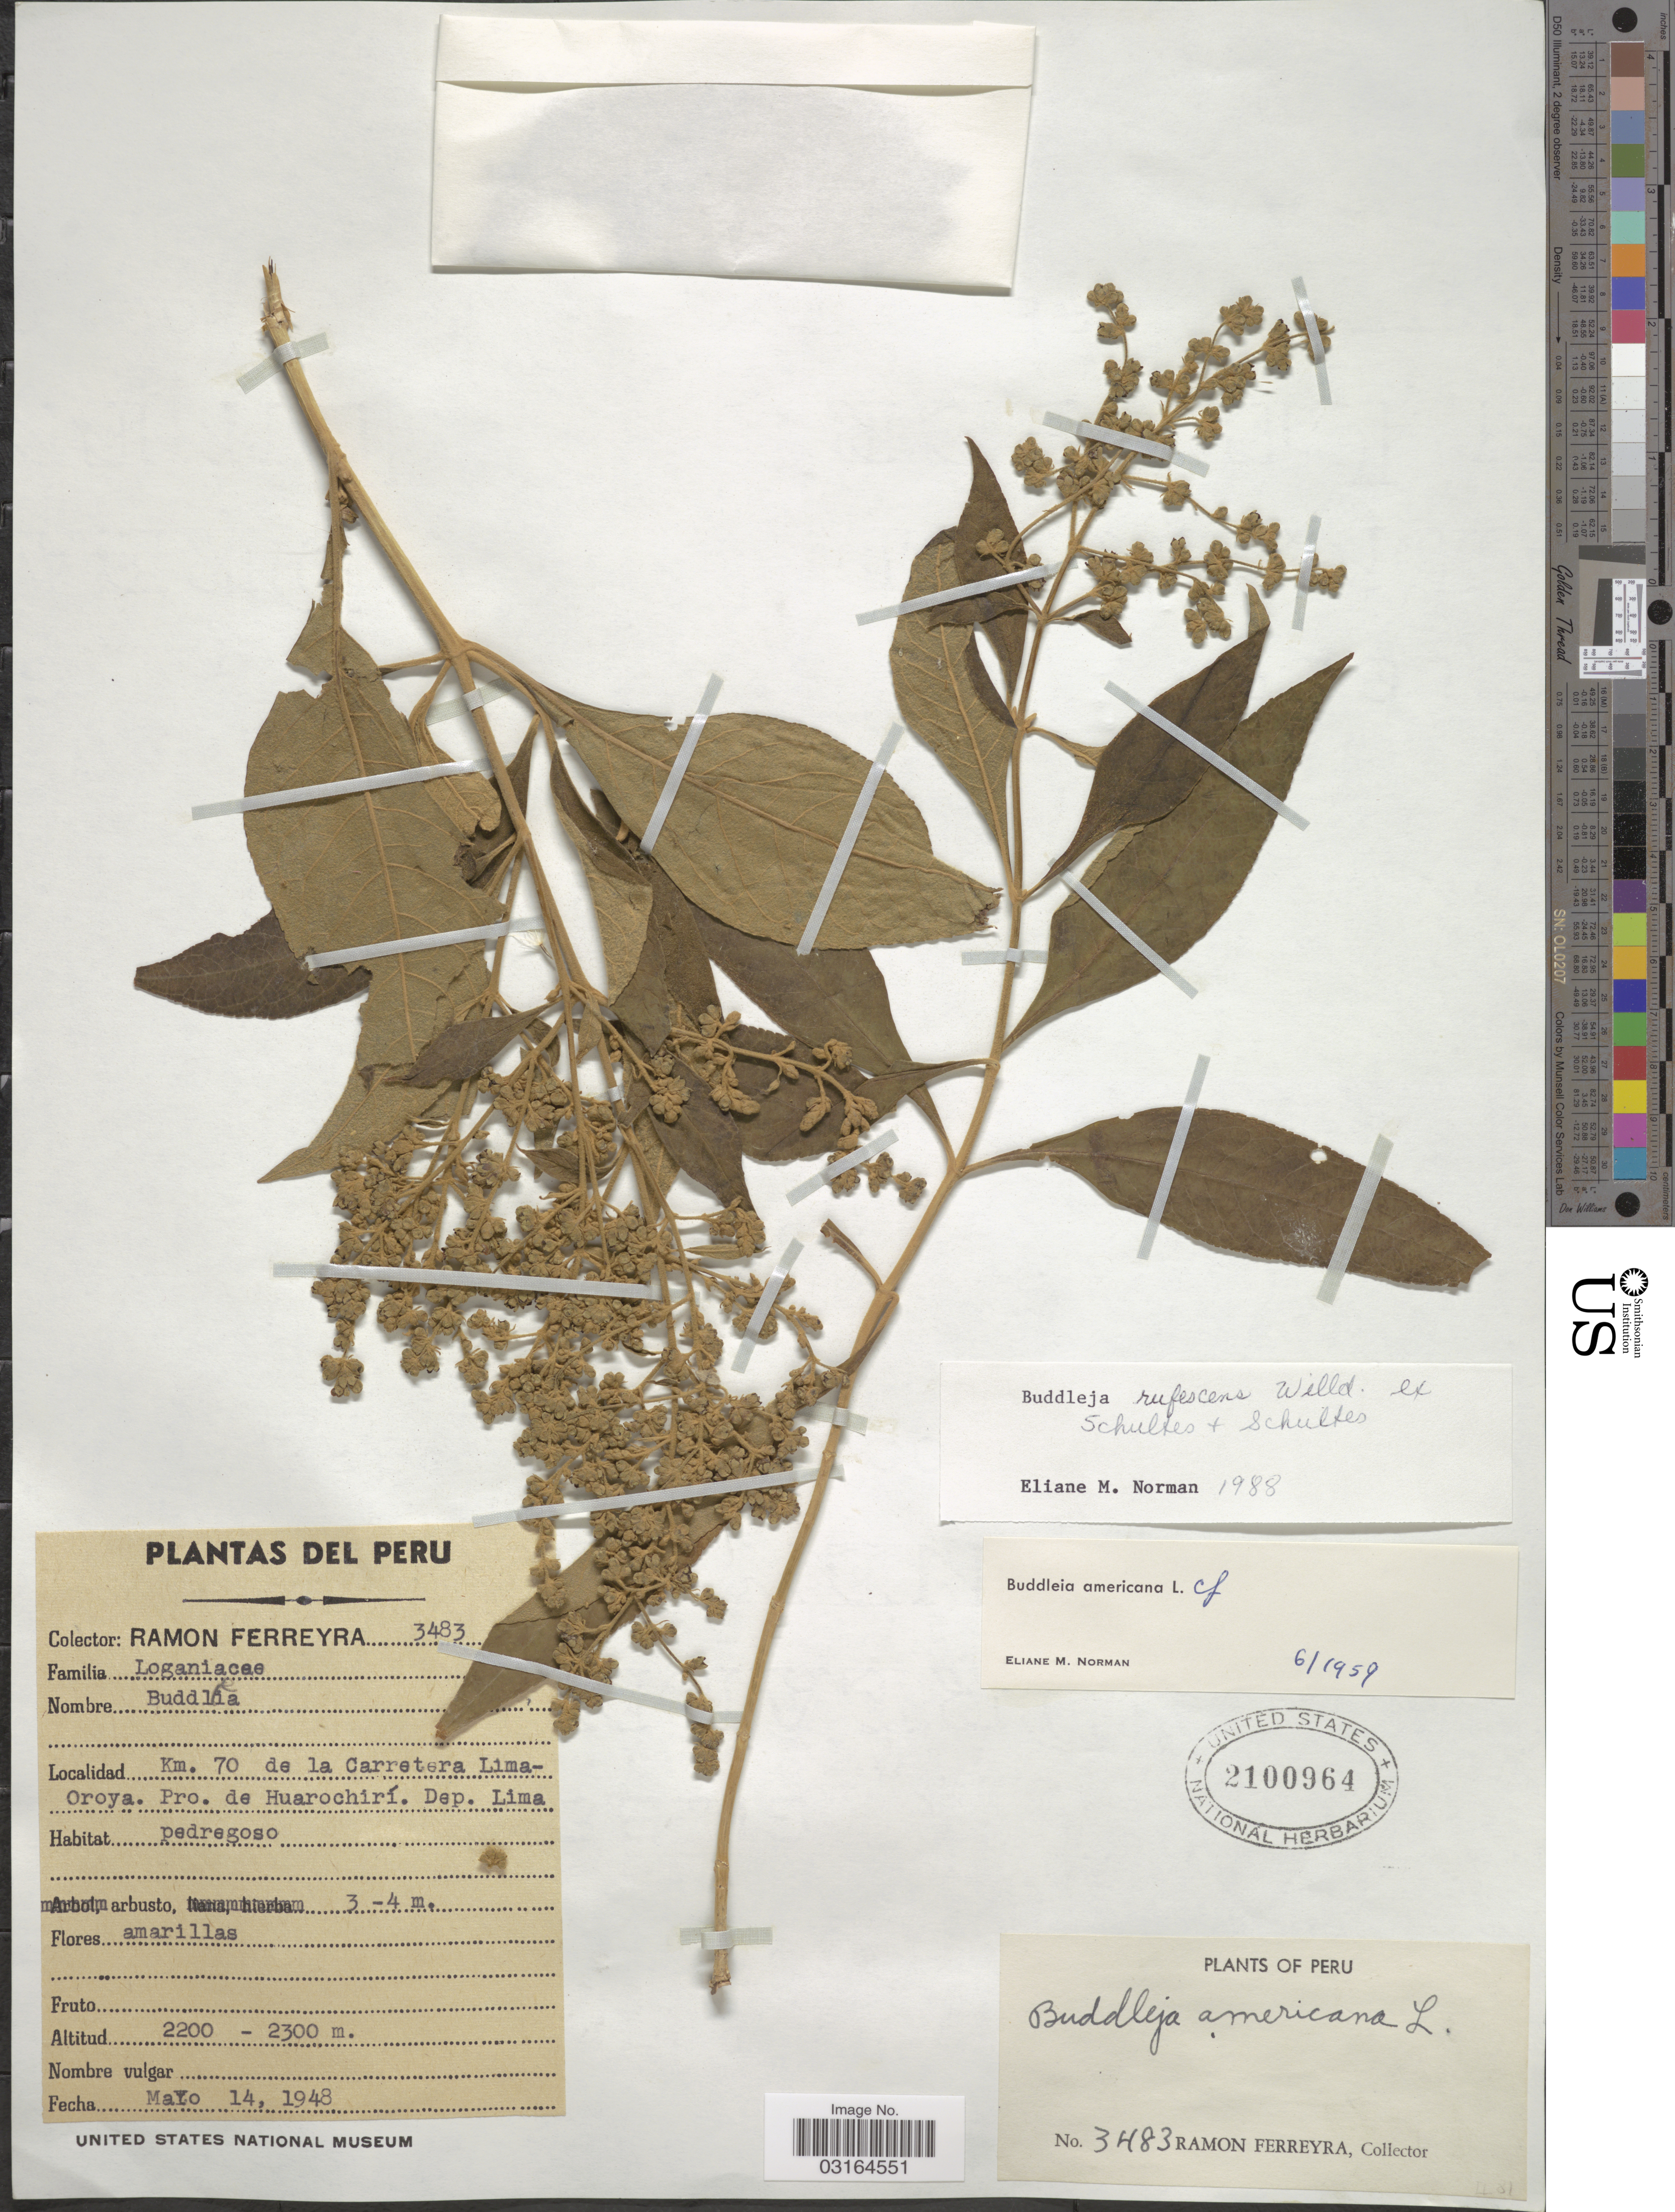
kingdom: Plantae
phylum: Tracheophyta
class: Magnoliopsida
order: Lamiales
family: Scrophulariaceae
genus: Buddleja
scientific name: Buddleja rufescens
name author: Willd.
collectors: R. A. Ferreyra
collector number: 3483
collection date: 1948-05-14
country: Peru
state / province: Lima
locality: Km. 70 de la Carretera Lima-Oroya. Pro. de Huarochirí. Dep. Lima.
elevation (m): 2200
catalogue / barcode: US 2100964